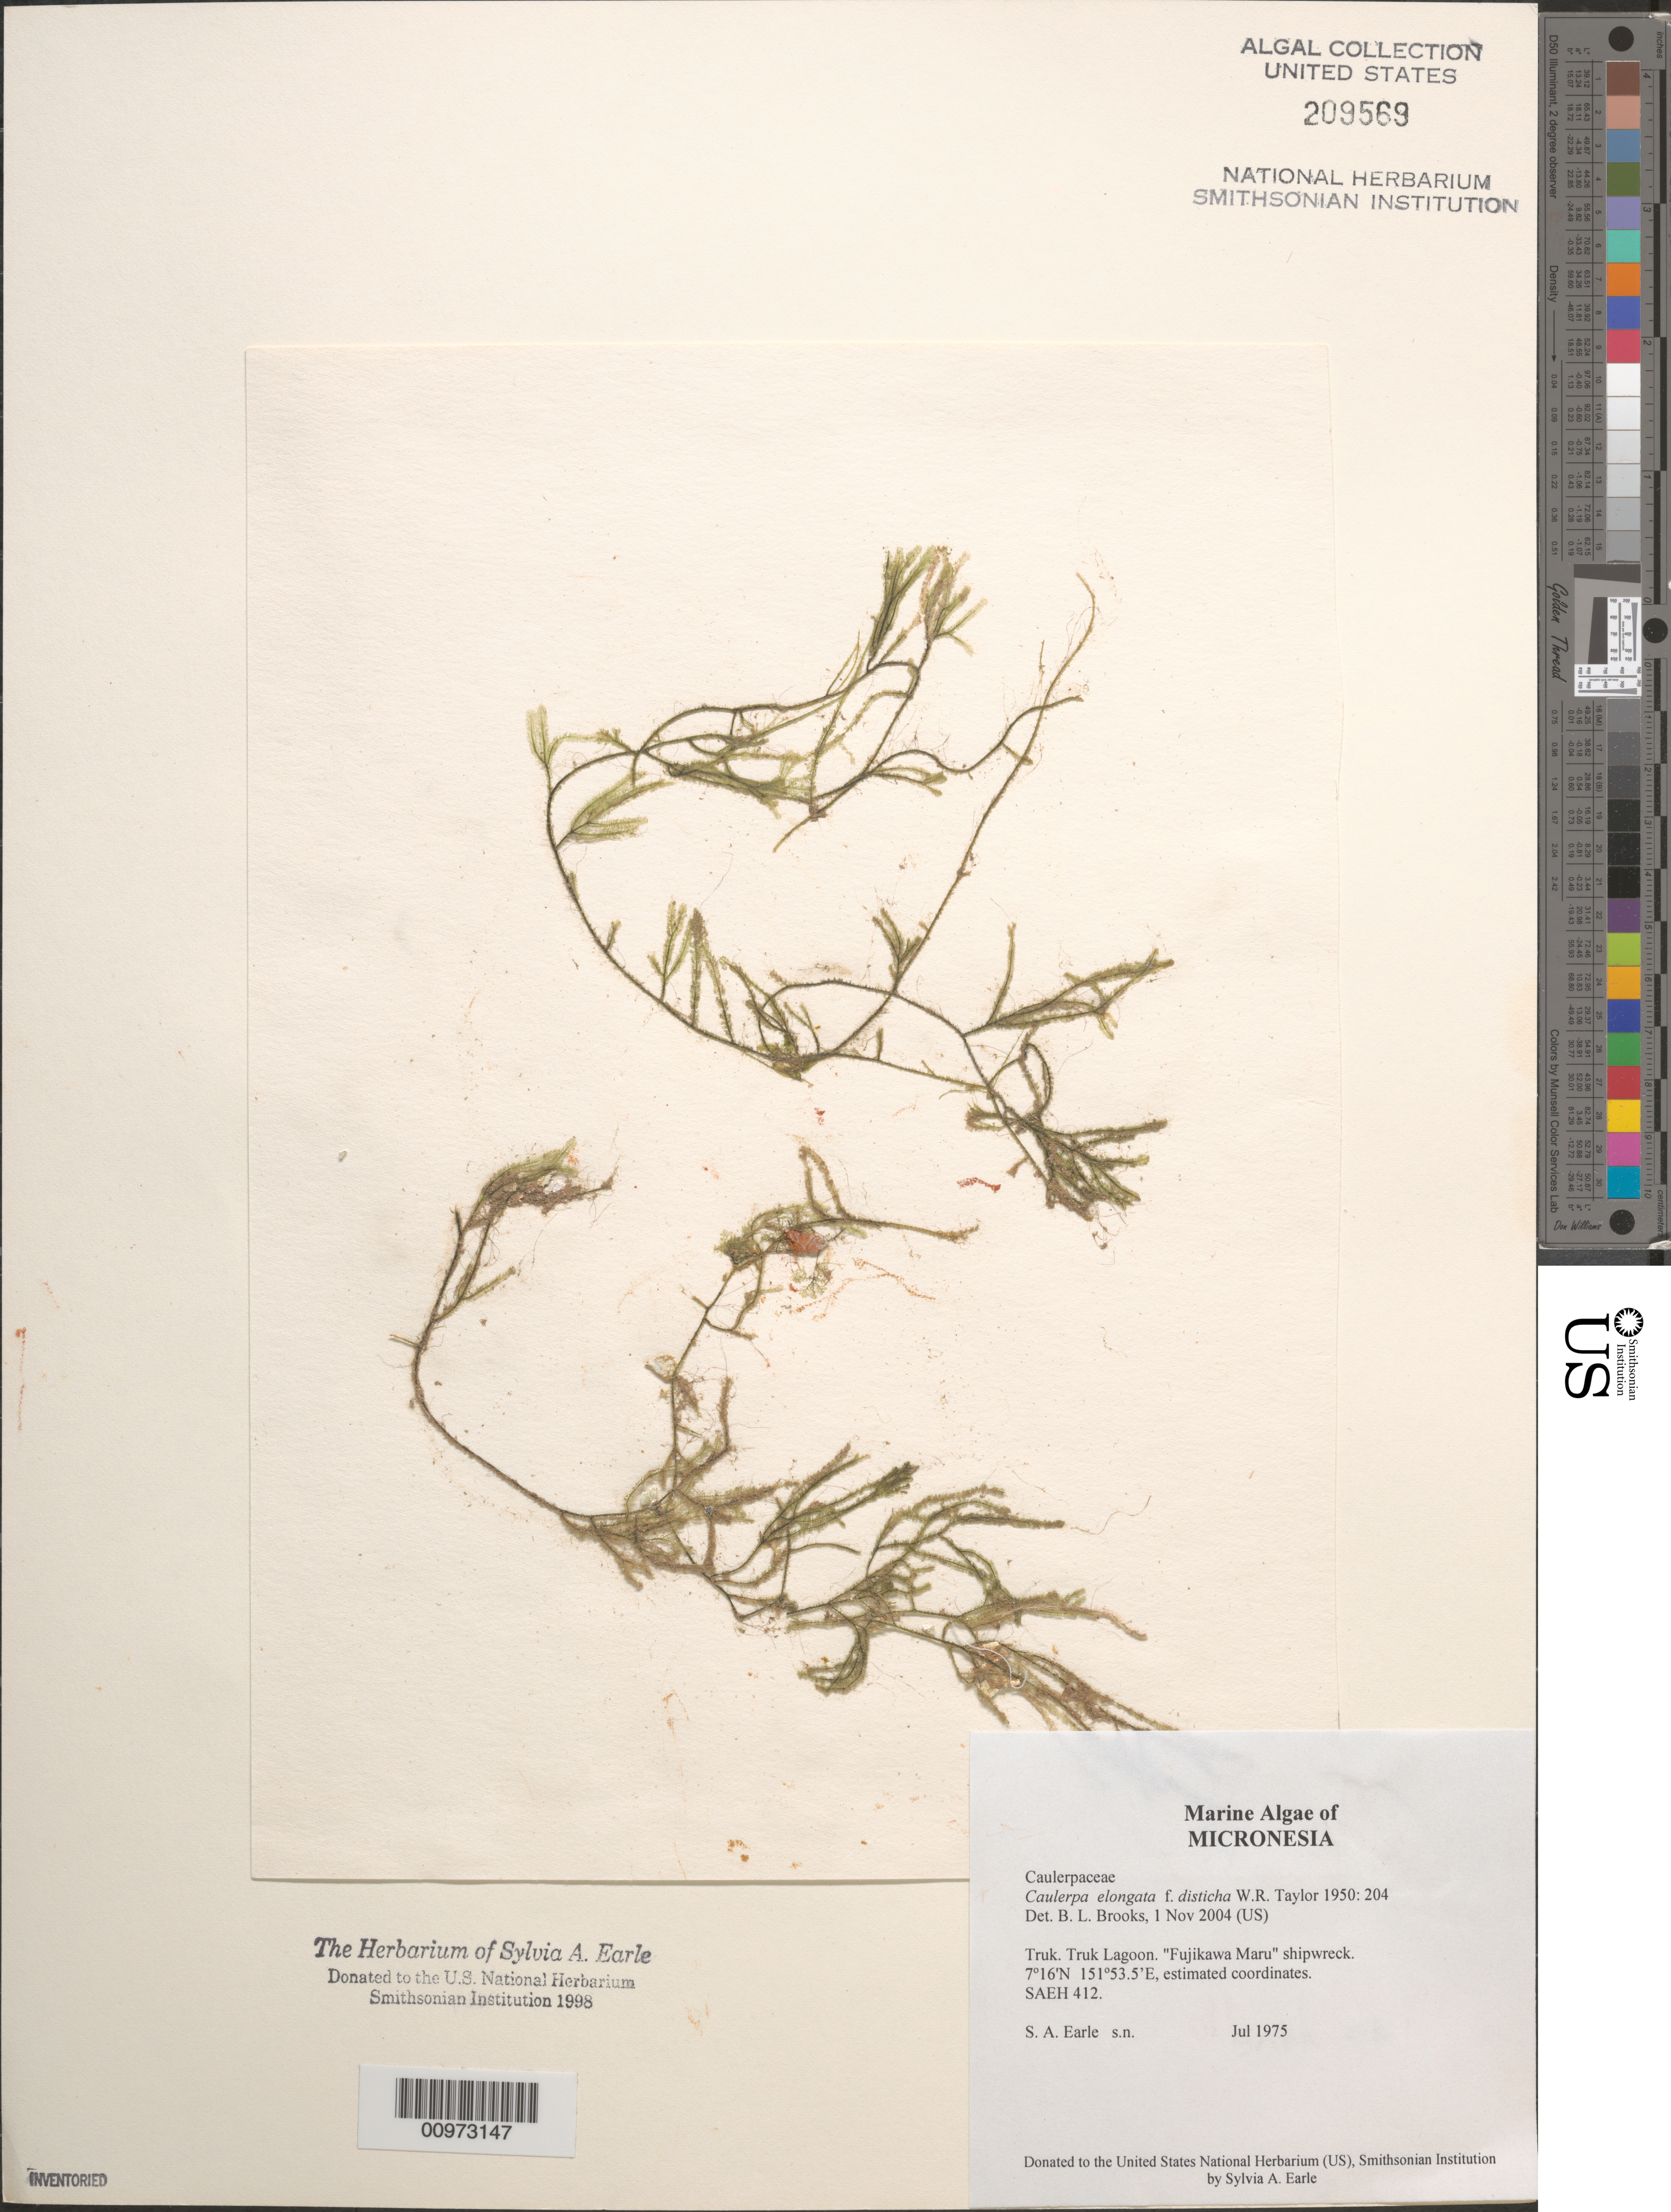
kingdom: Plantae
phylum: Chlorophyta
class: Ulvophyceae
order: Bryopsidales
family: Caulerpaceae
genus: Caulerpa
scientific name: Caulerpa elongata f. disticha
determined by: Brooks, B. L., (BOT), Smithsonian Institution - National Museum of Natural History (UNITED STATES)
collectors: S. A. Earle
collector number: SAEH 412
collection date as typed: Jul 1975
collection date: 1975-07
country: Micronesia, Federated States of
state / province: Truk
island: Truk (Chuuk) Is.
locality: Chuuk Lagoon (Truk Lagoon), Fujikawa Maru shipwreck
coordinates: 7 16'N, 151 53.5'E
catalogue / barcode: US 209569